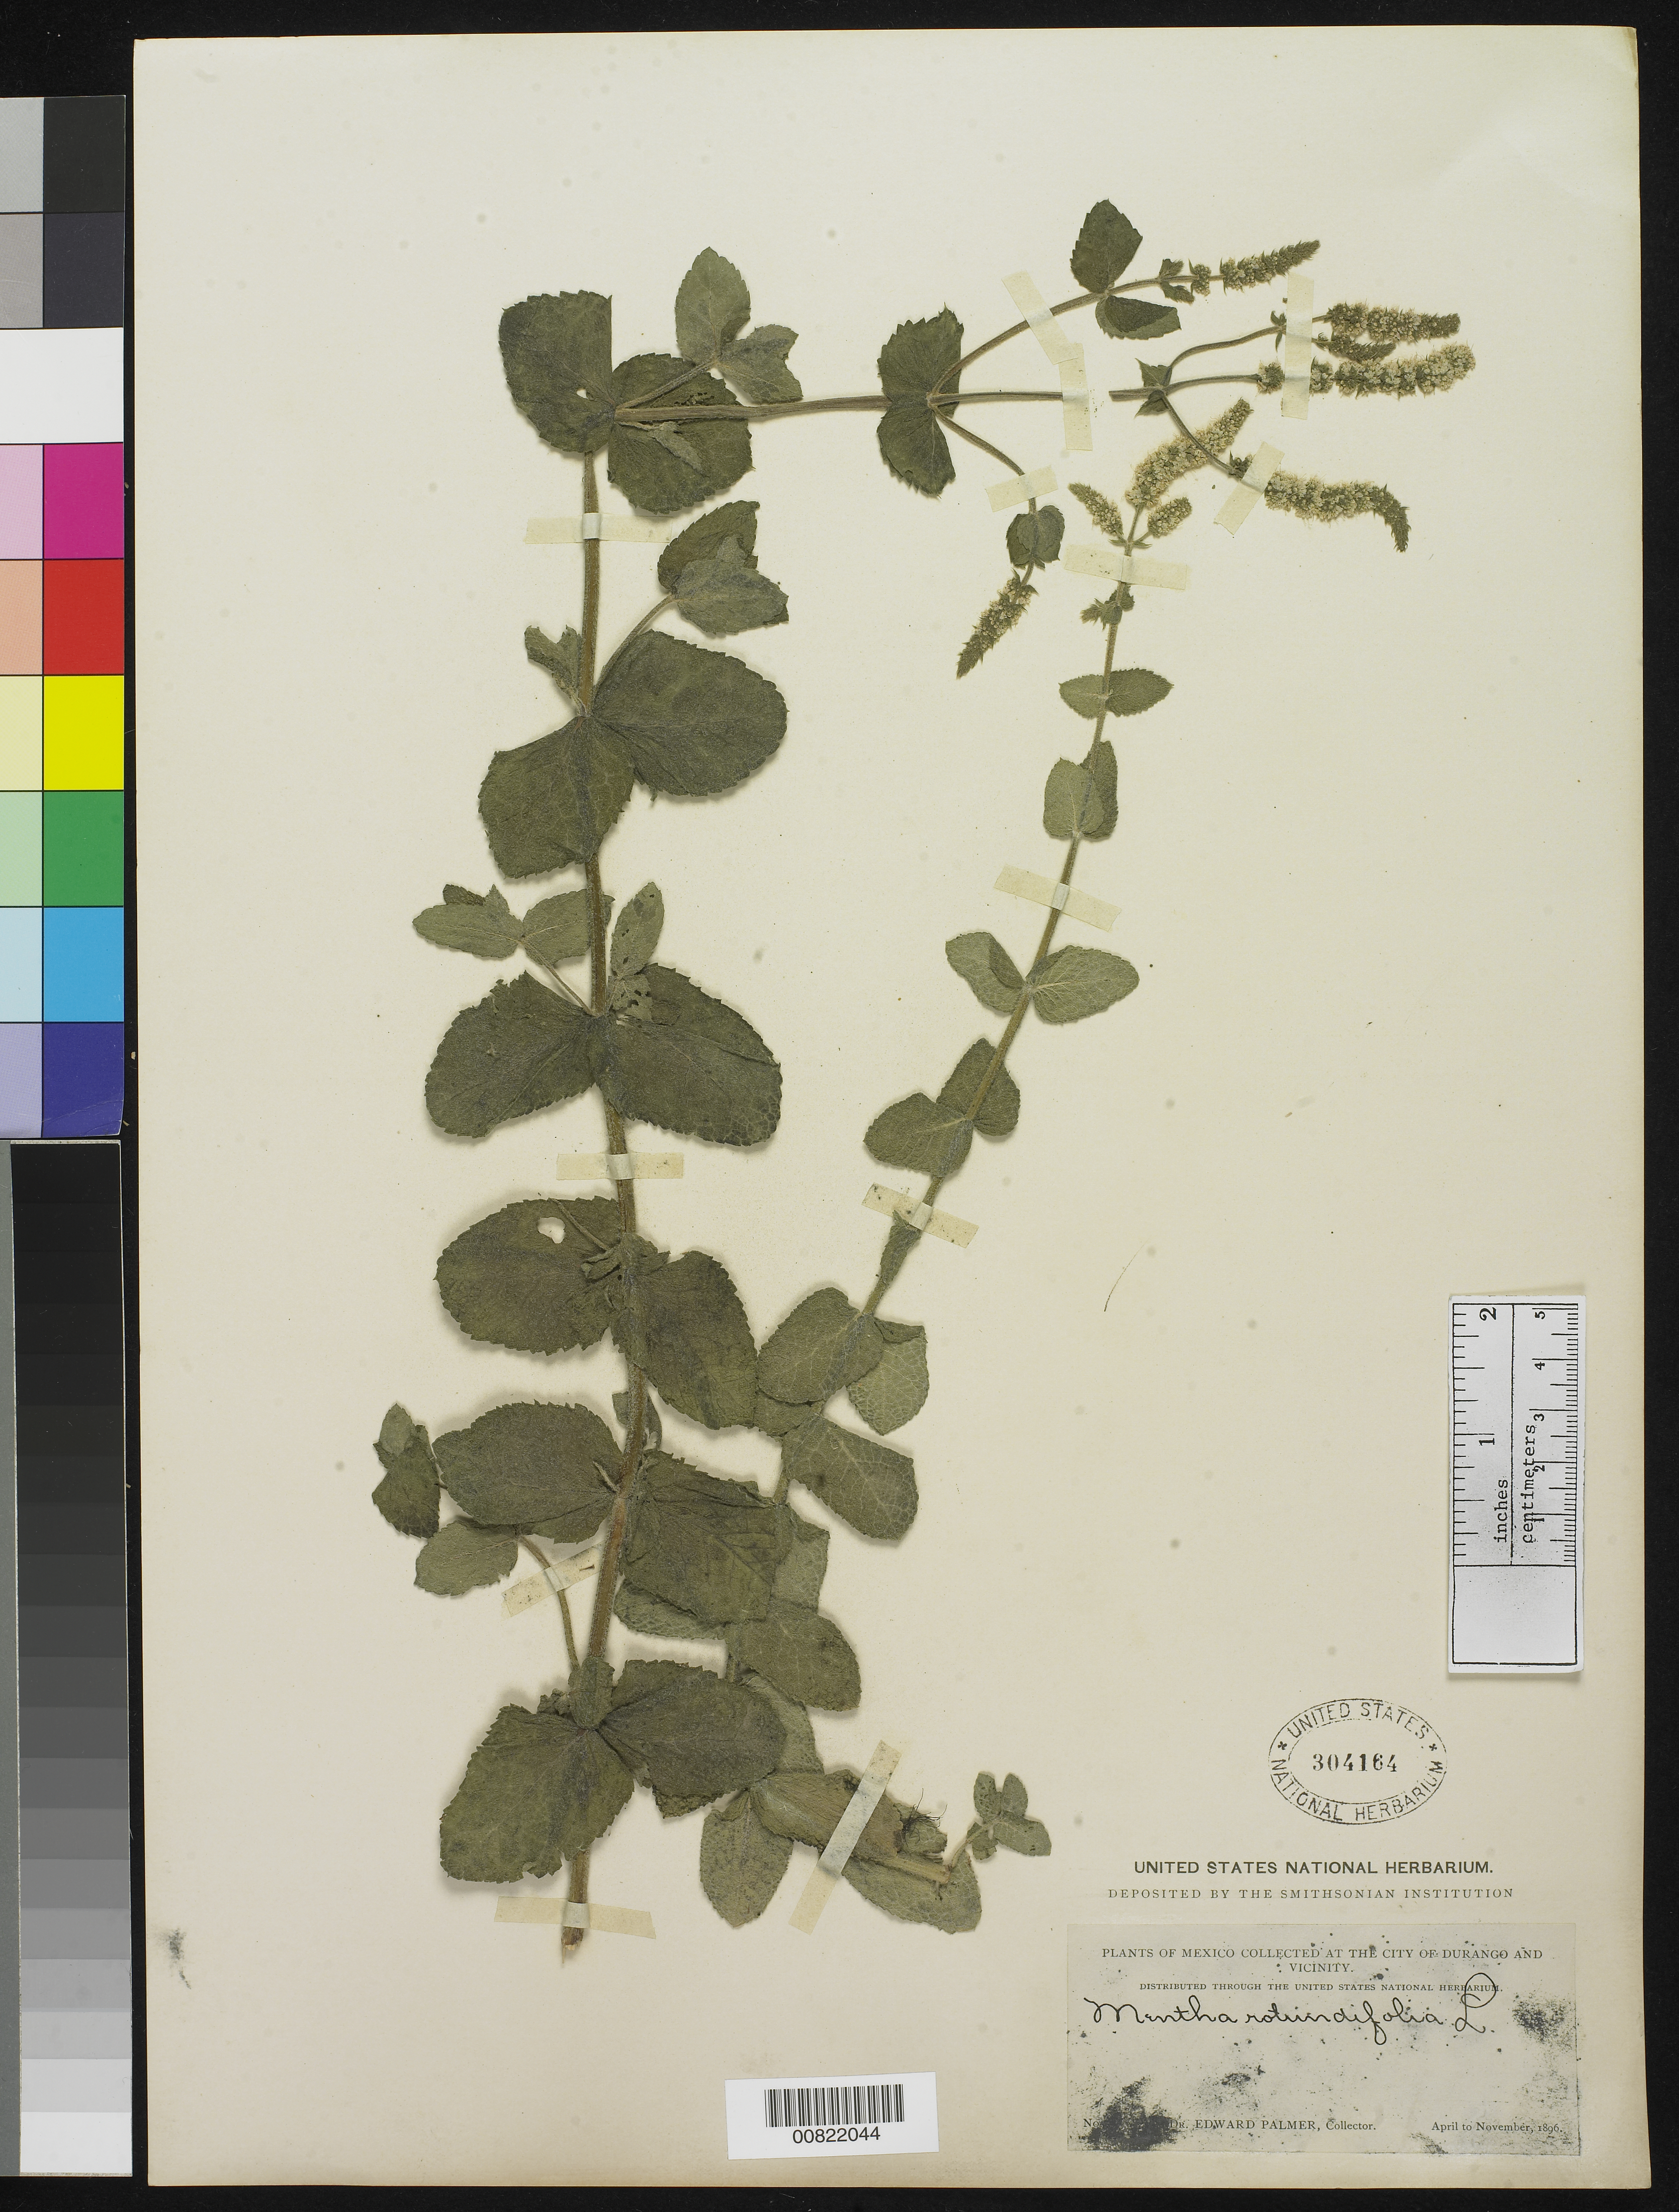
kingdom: Plantae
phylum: Tracheophyta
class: Magnoliopsida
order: Lamiales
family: Lamiaceae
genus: Mentha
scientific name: Mentha rotundifolia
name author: (L.) Huds.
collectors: E. Palmer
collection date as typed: Apr 1896 to -- Nov 1896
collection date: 1896-04/1896-11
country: Mexico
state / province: Durango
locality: City of Durango and vicinity.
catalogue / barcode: US 304164